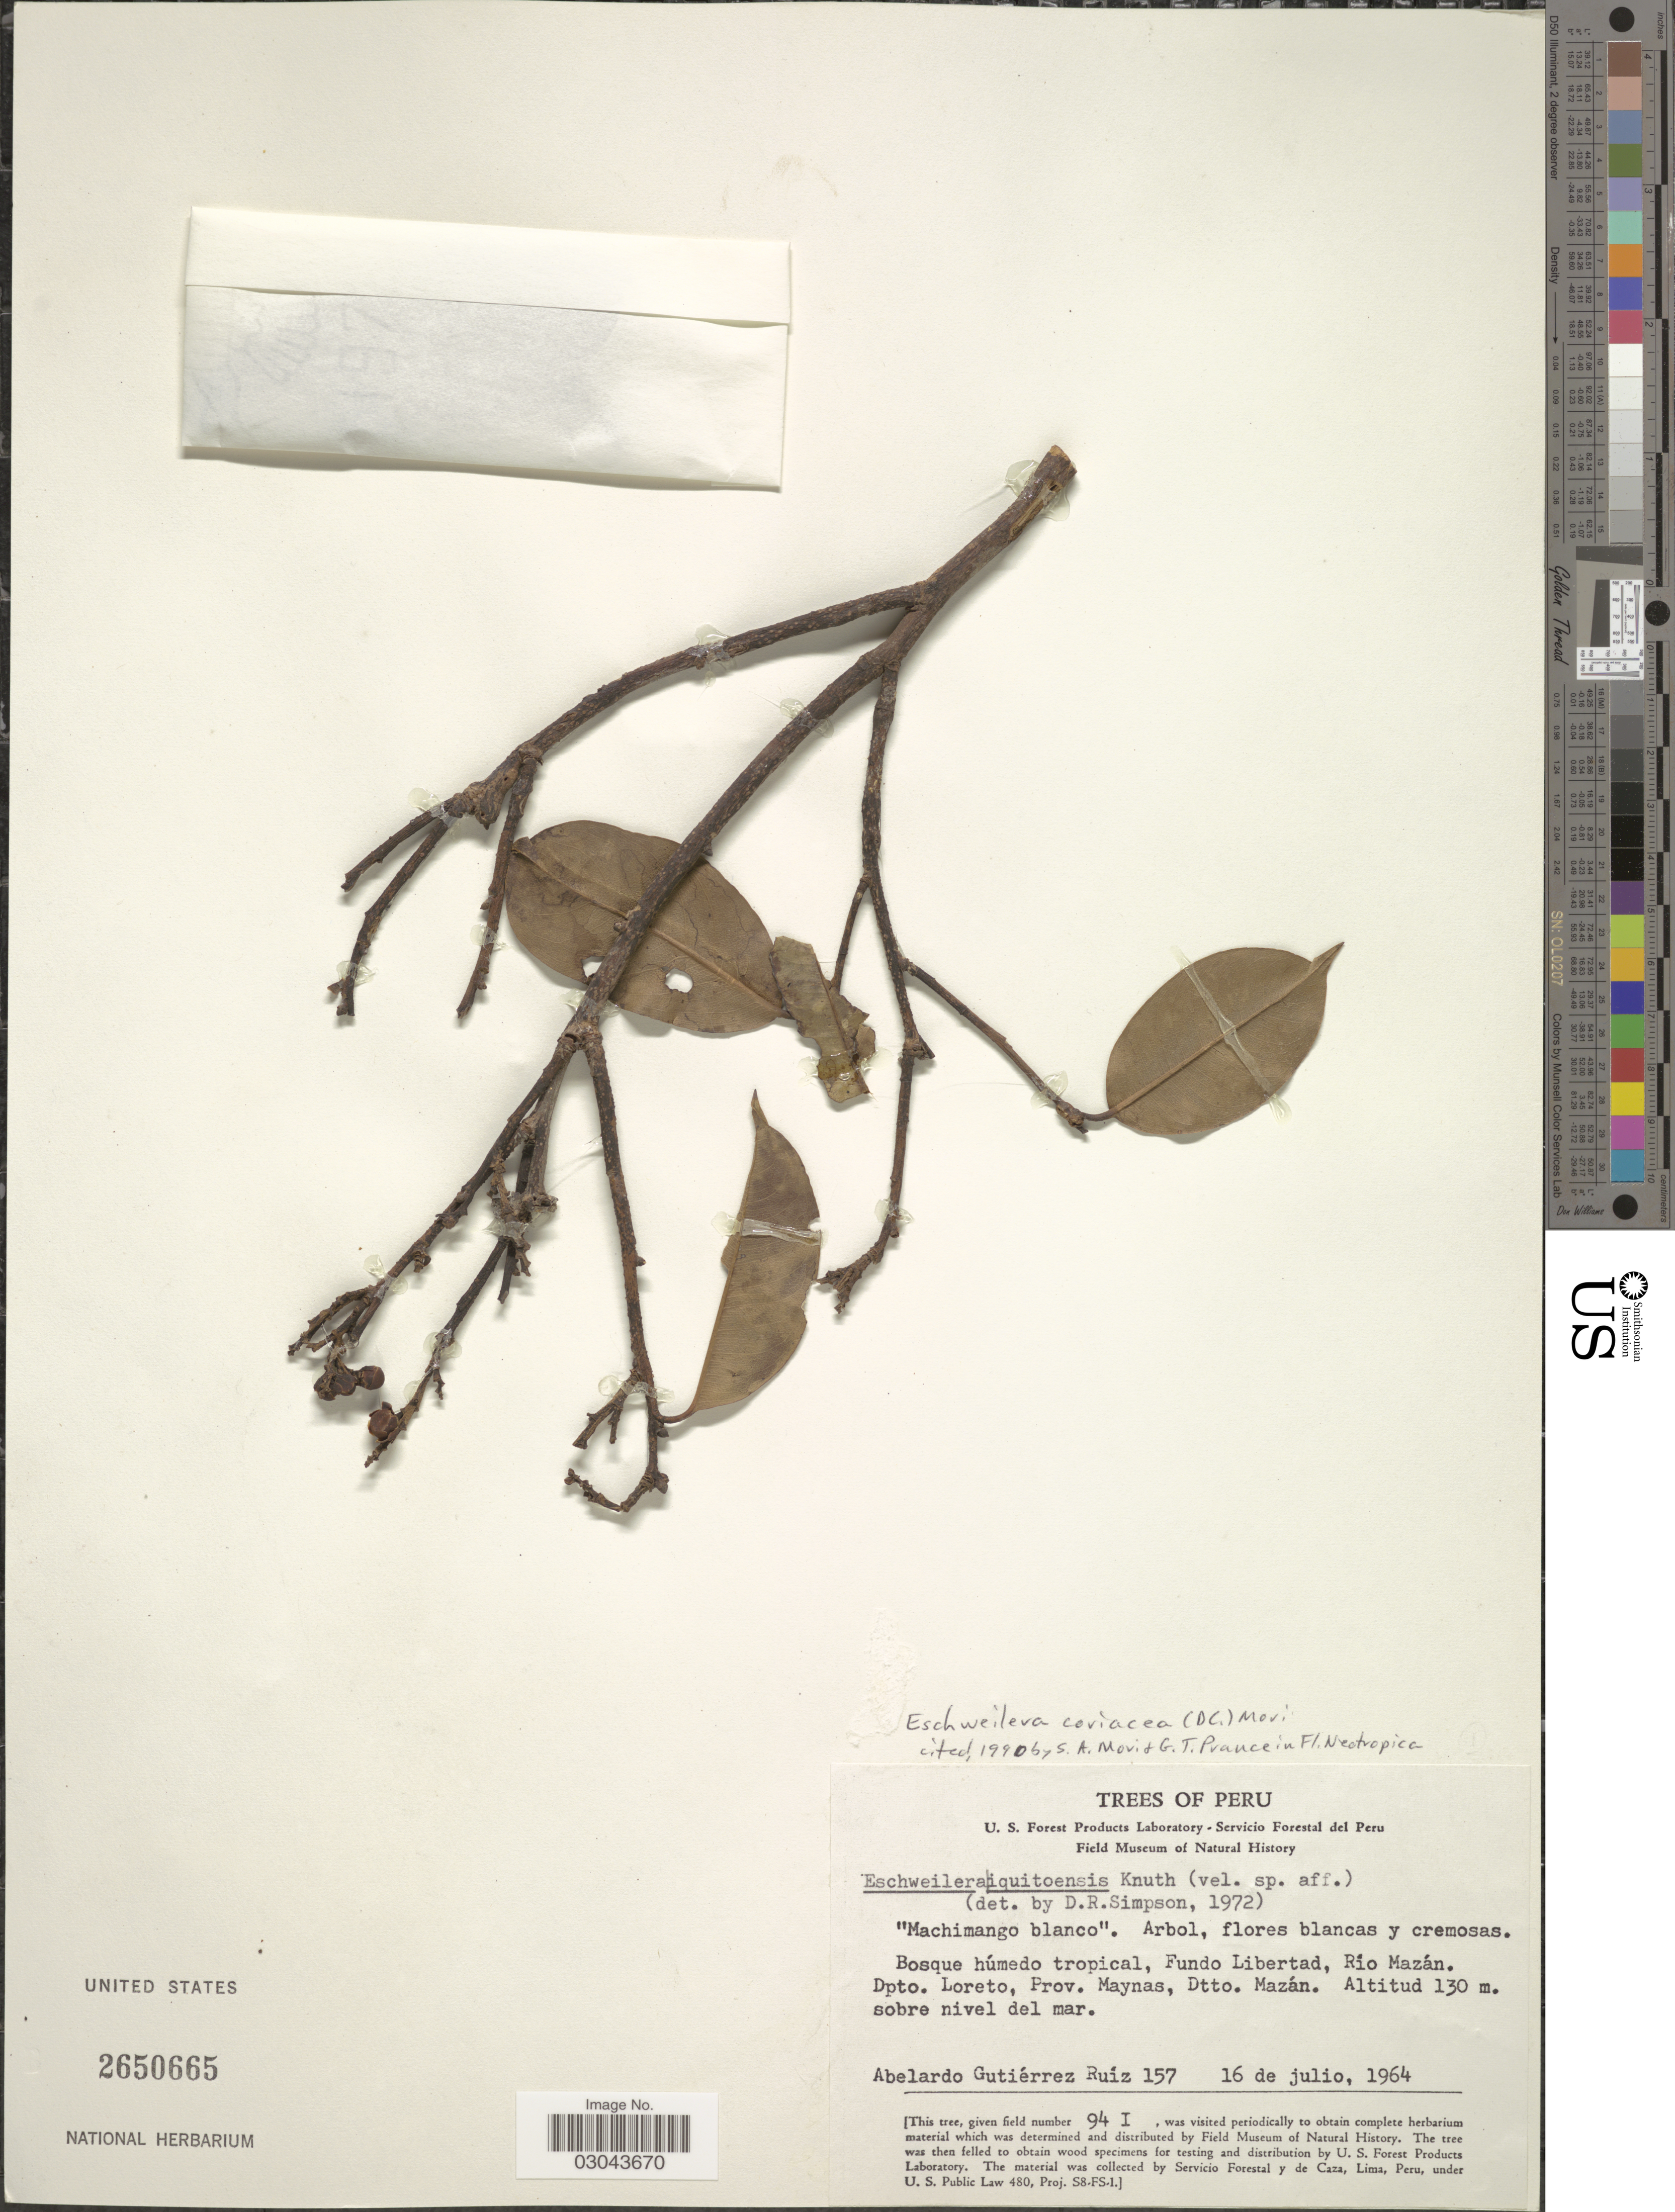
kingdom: Plantae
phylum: Tracheophyta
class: Magnoliopsida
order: Ericales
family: Lecythidaceae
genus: Eschweilera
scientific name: Eschweilera coriacea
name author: (DC.) S.A. Mori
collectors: A. Gutiérrez Ruíz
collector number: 157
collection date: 1964-07-16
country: Peru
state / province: Loreto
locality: Fundo Libertad, Río Mazán. Dpto. Loreto, Prov. Maynas, Dtto. Mazán.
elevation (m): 130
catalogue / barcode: US 2650665